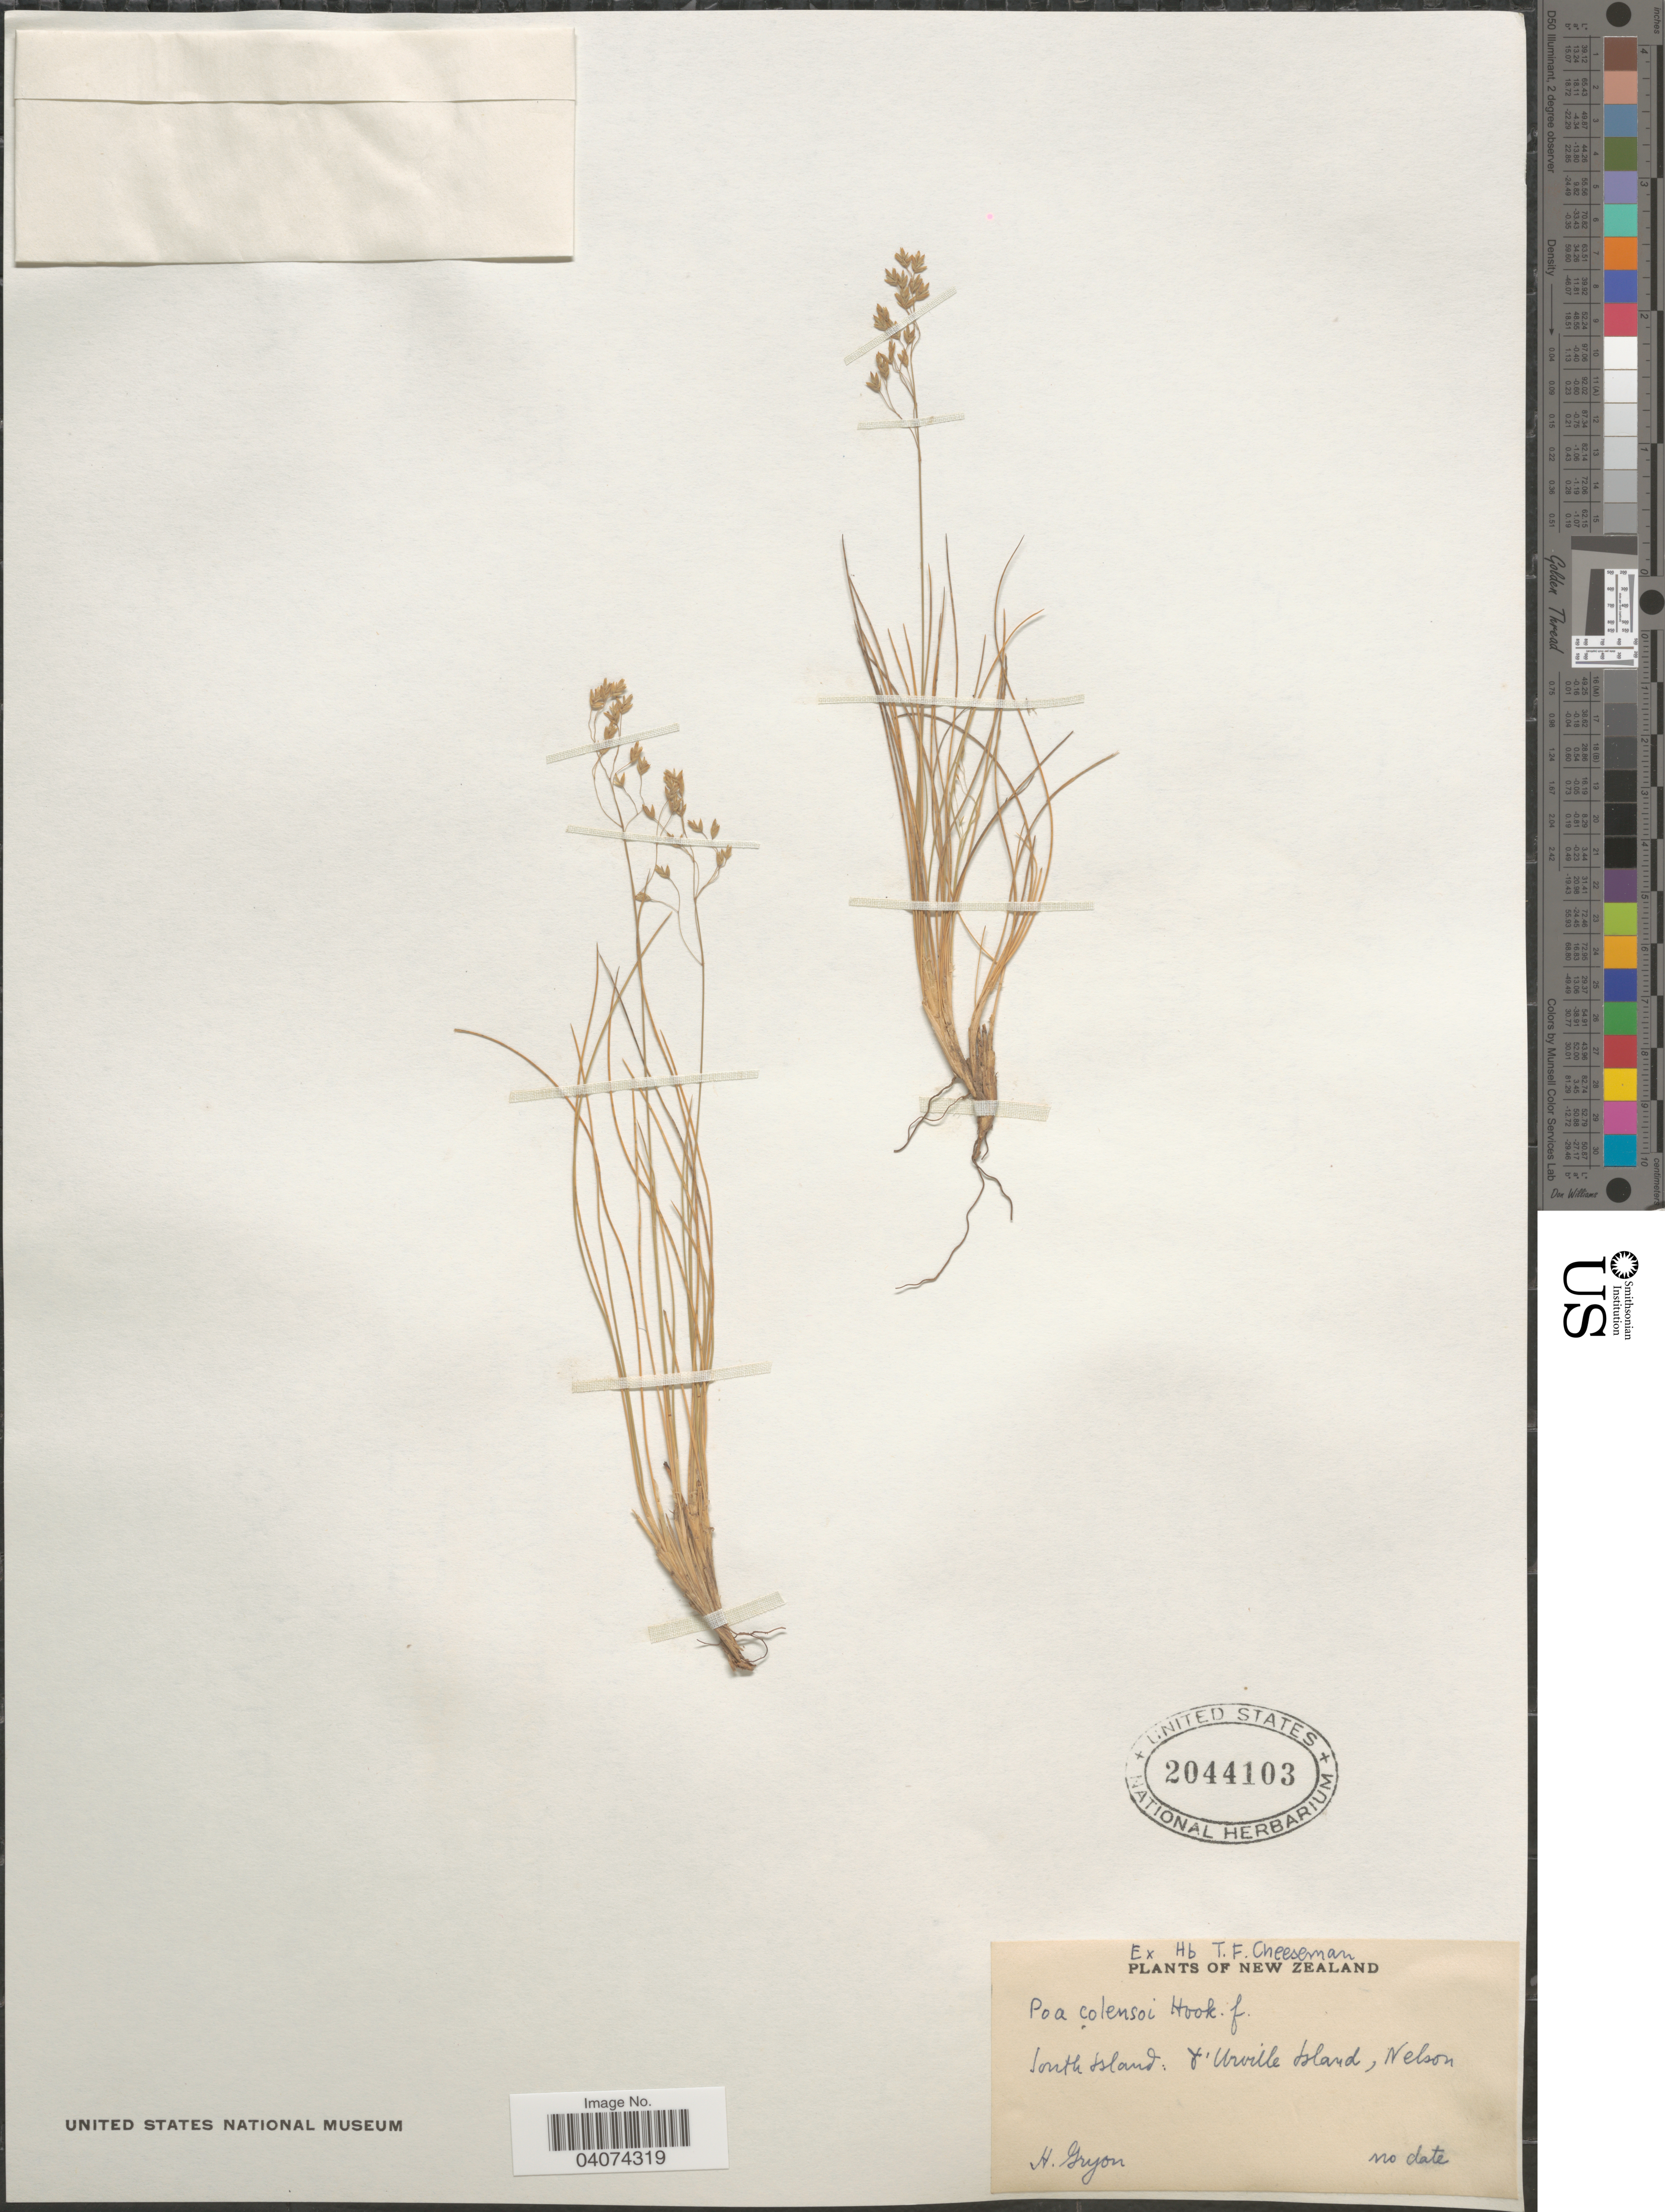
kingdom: Plantae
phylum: Tracheophyta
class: Liliopsida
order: Poales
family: Poaceae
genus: Poa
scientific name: Poa colensoi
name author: Hook. f.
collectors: H. Gryon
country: New Zealand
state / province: Nelson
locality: South Island: d'Urville Island.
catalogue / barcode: US 2044103